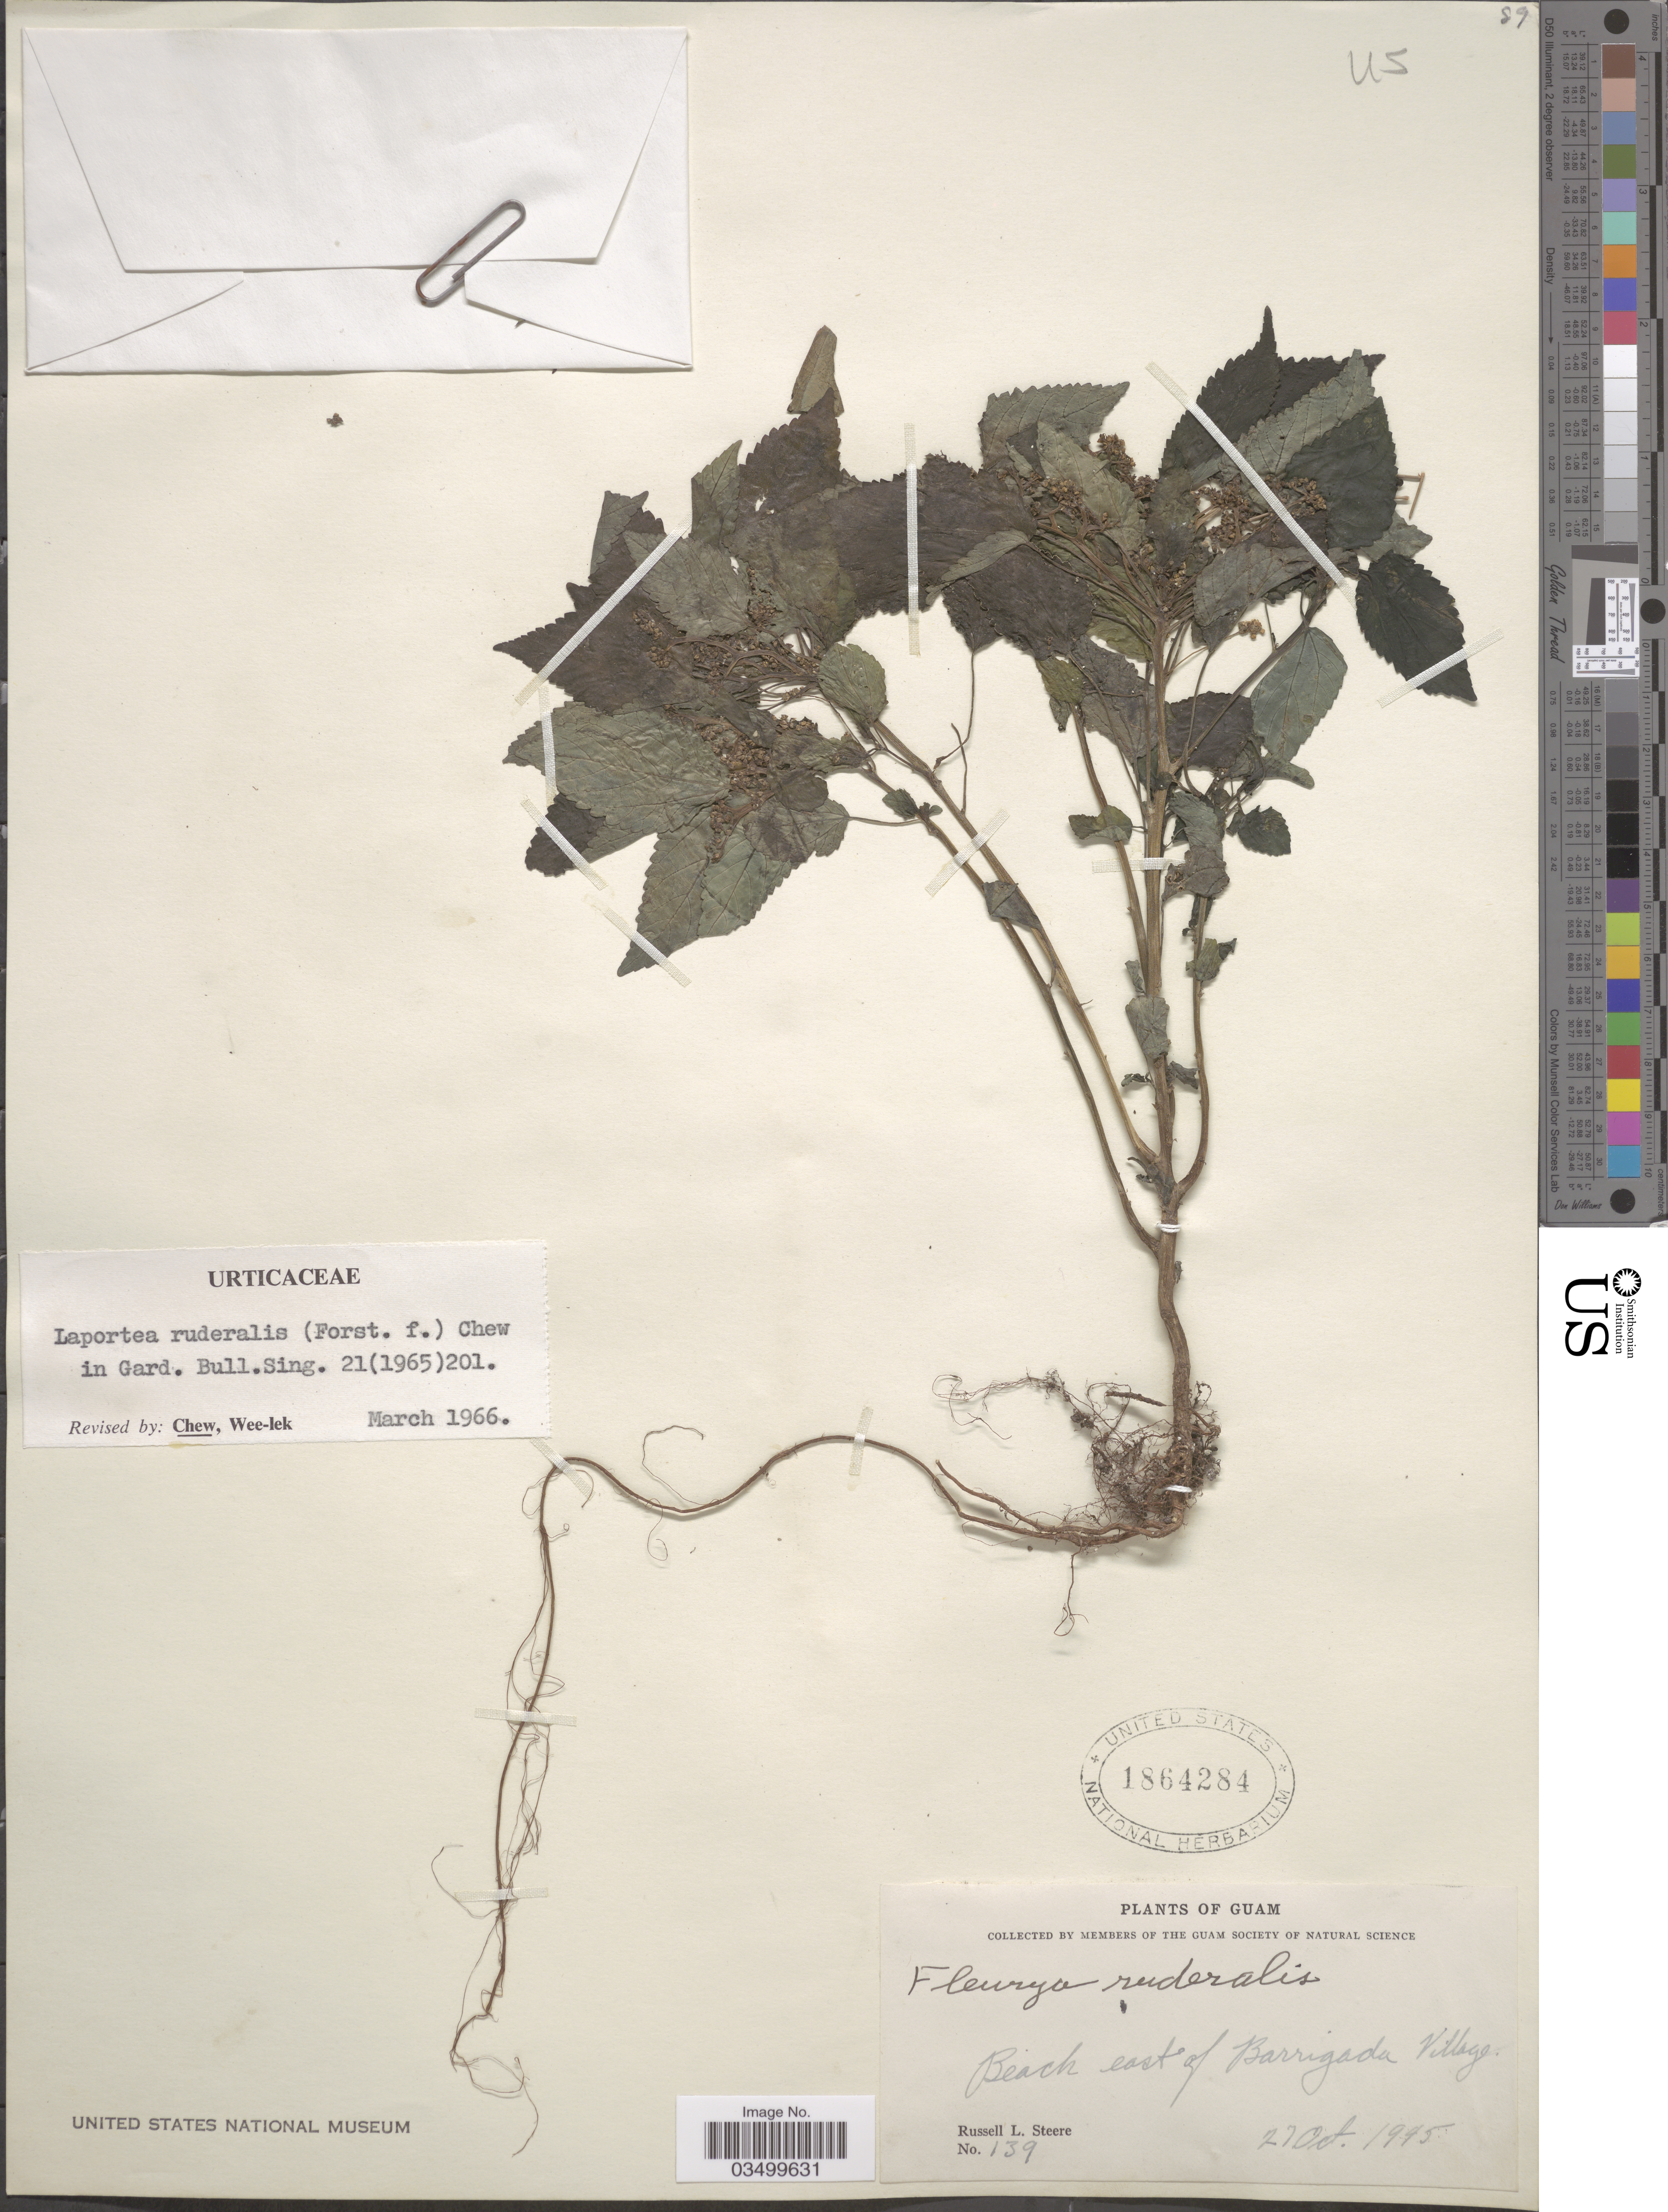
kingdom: Plantae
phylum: Tracheophyta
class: Magnoliopsida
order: Rosales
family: Urticaceae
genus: Laportea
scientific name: Laportea ruderalis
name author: (G. Forst.) Chew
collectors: R. L. Steere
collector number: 139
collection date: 1995-10-27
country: Guam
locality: Beach east of Barrigada Village.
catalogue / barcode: US 1864284